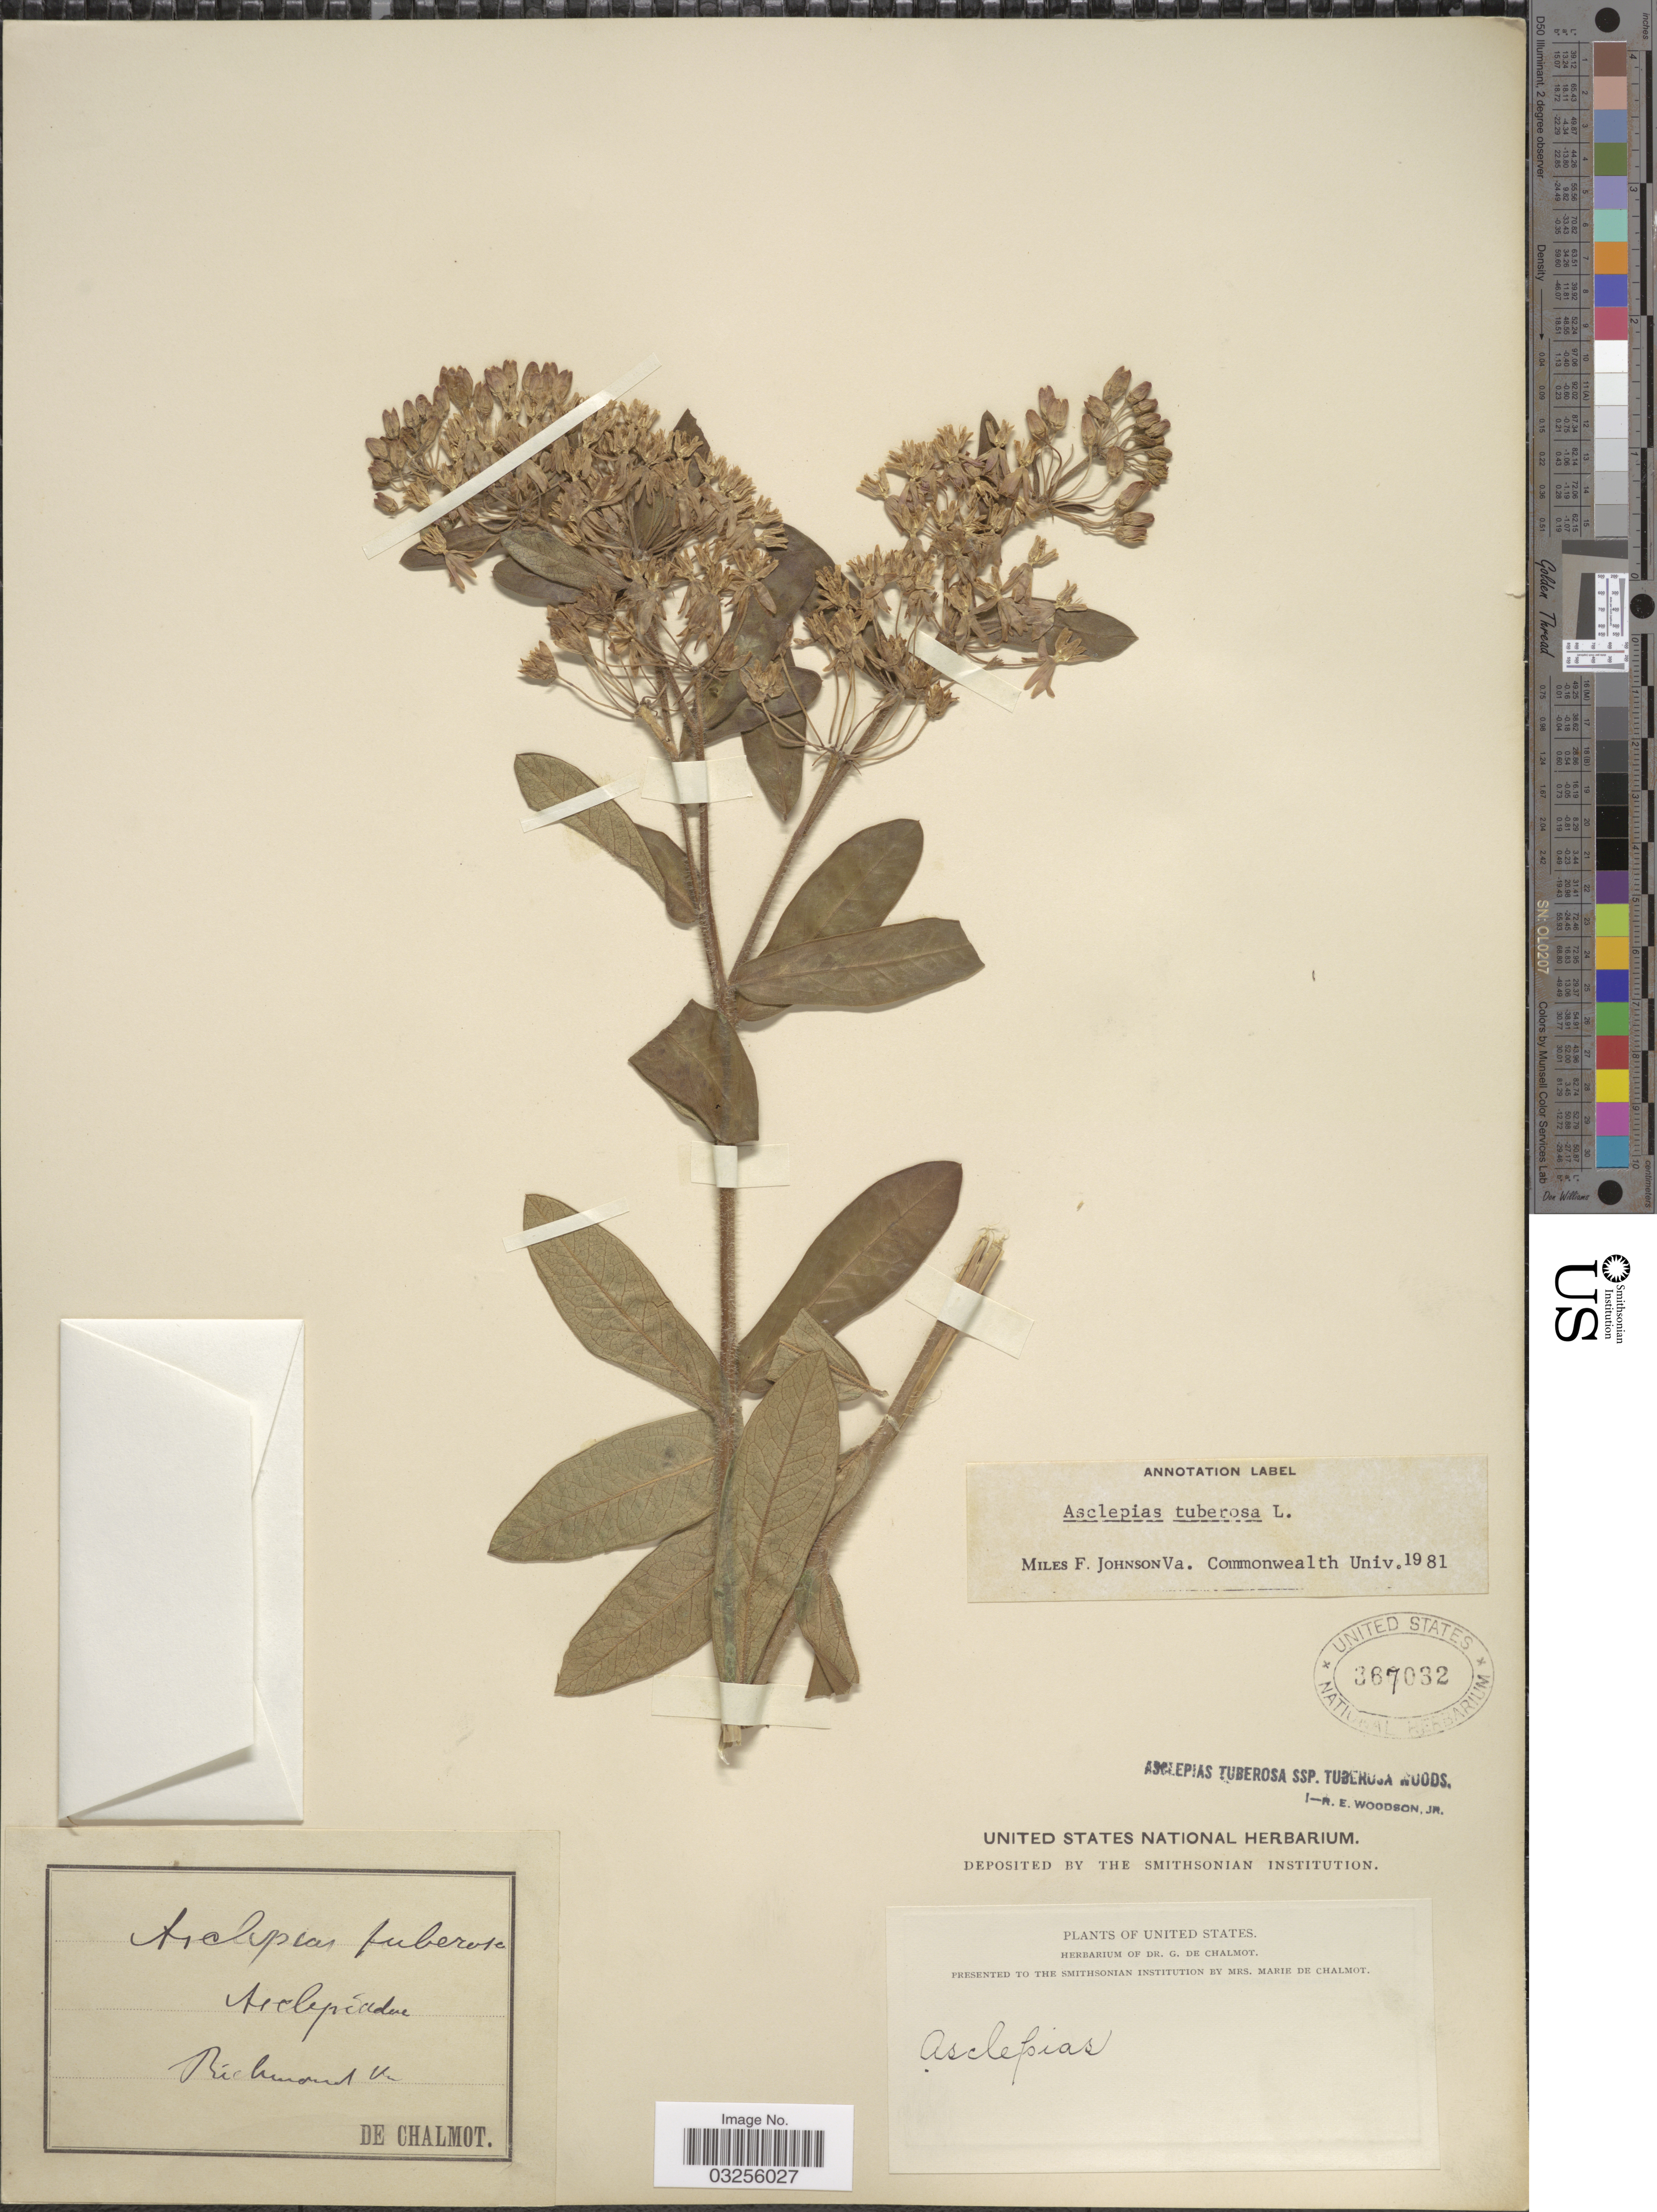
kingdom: Plantae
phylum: Tracheophyta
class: Magnoliopsida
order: Gentianales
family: Apocynaceae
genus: Asclepias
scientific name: Asclepias tuberosa subsp. tuberosa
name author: L.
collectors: G. de Chalmot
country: United States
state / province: Virginia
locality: Richmond.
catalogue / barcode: US 367032